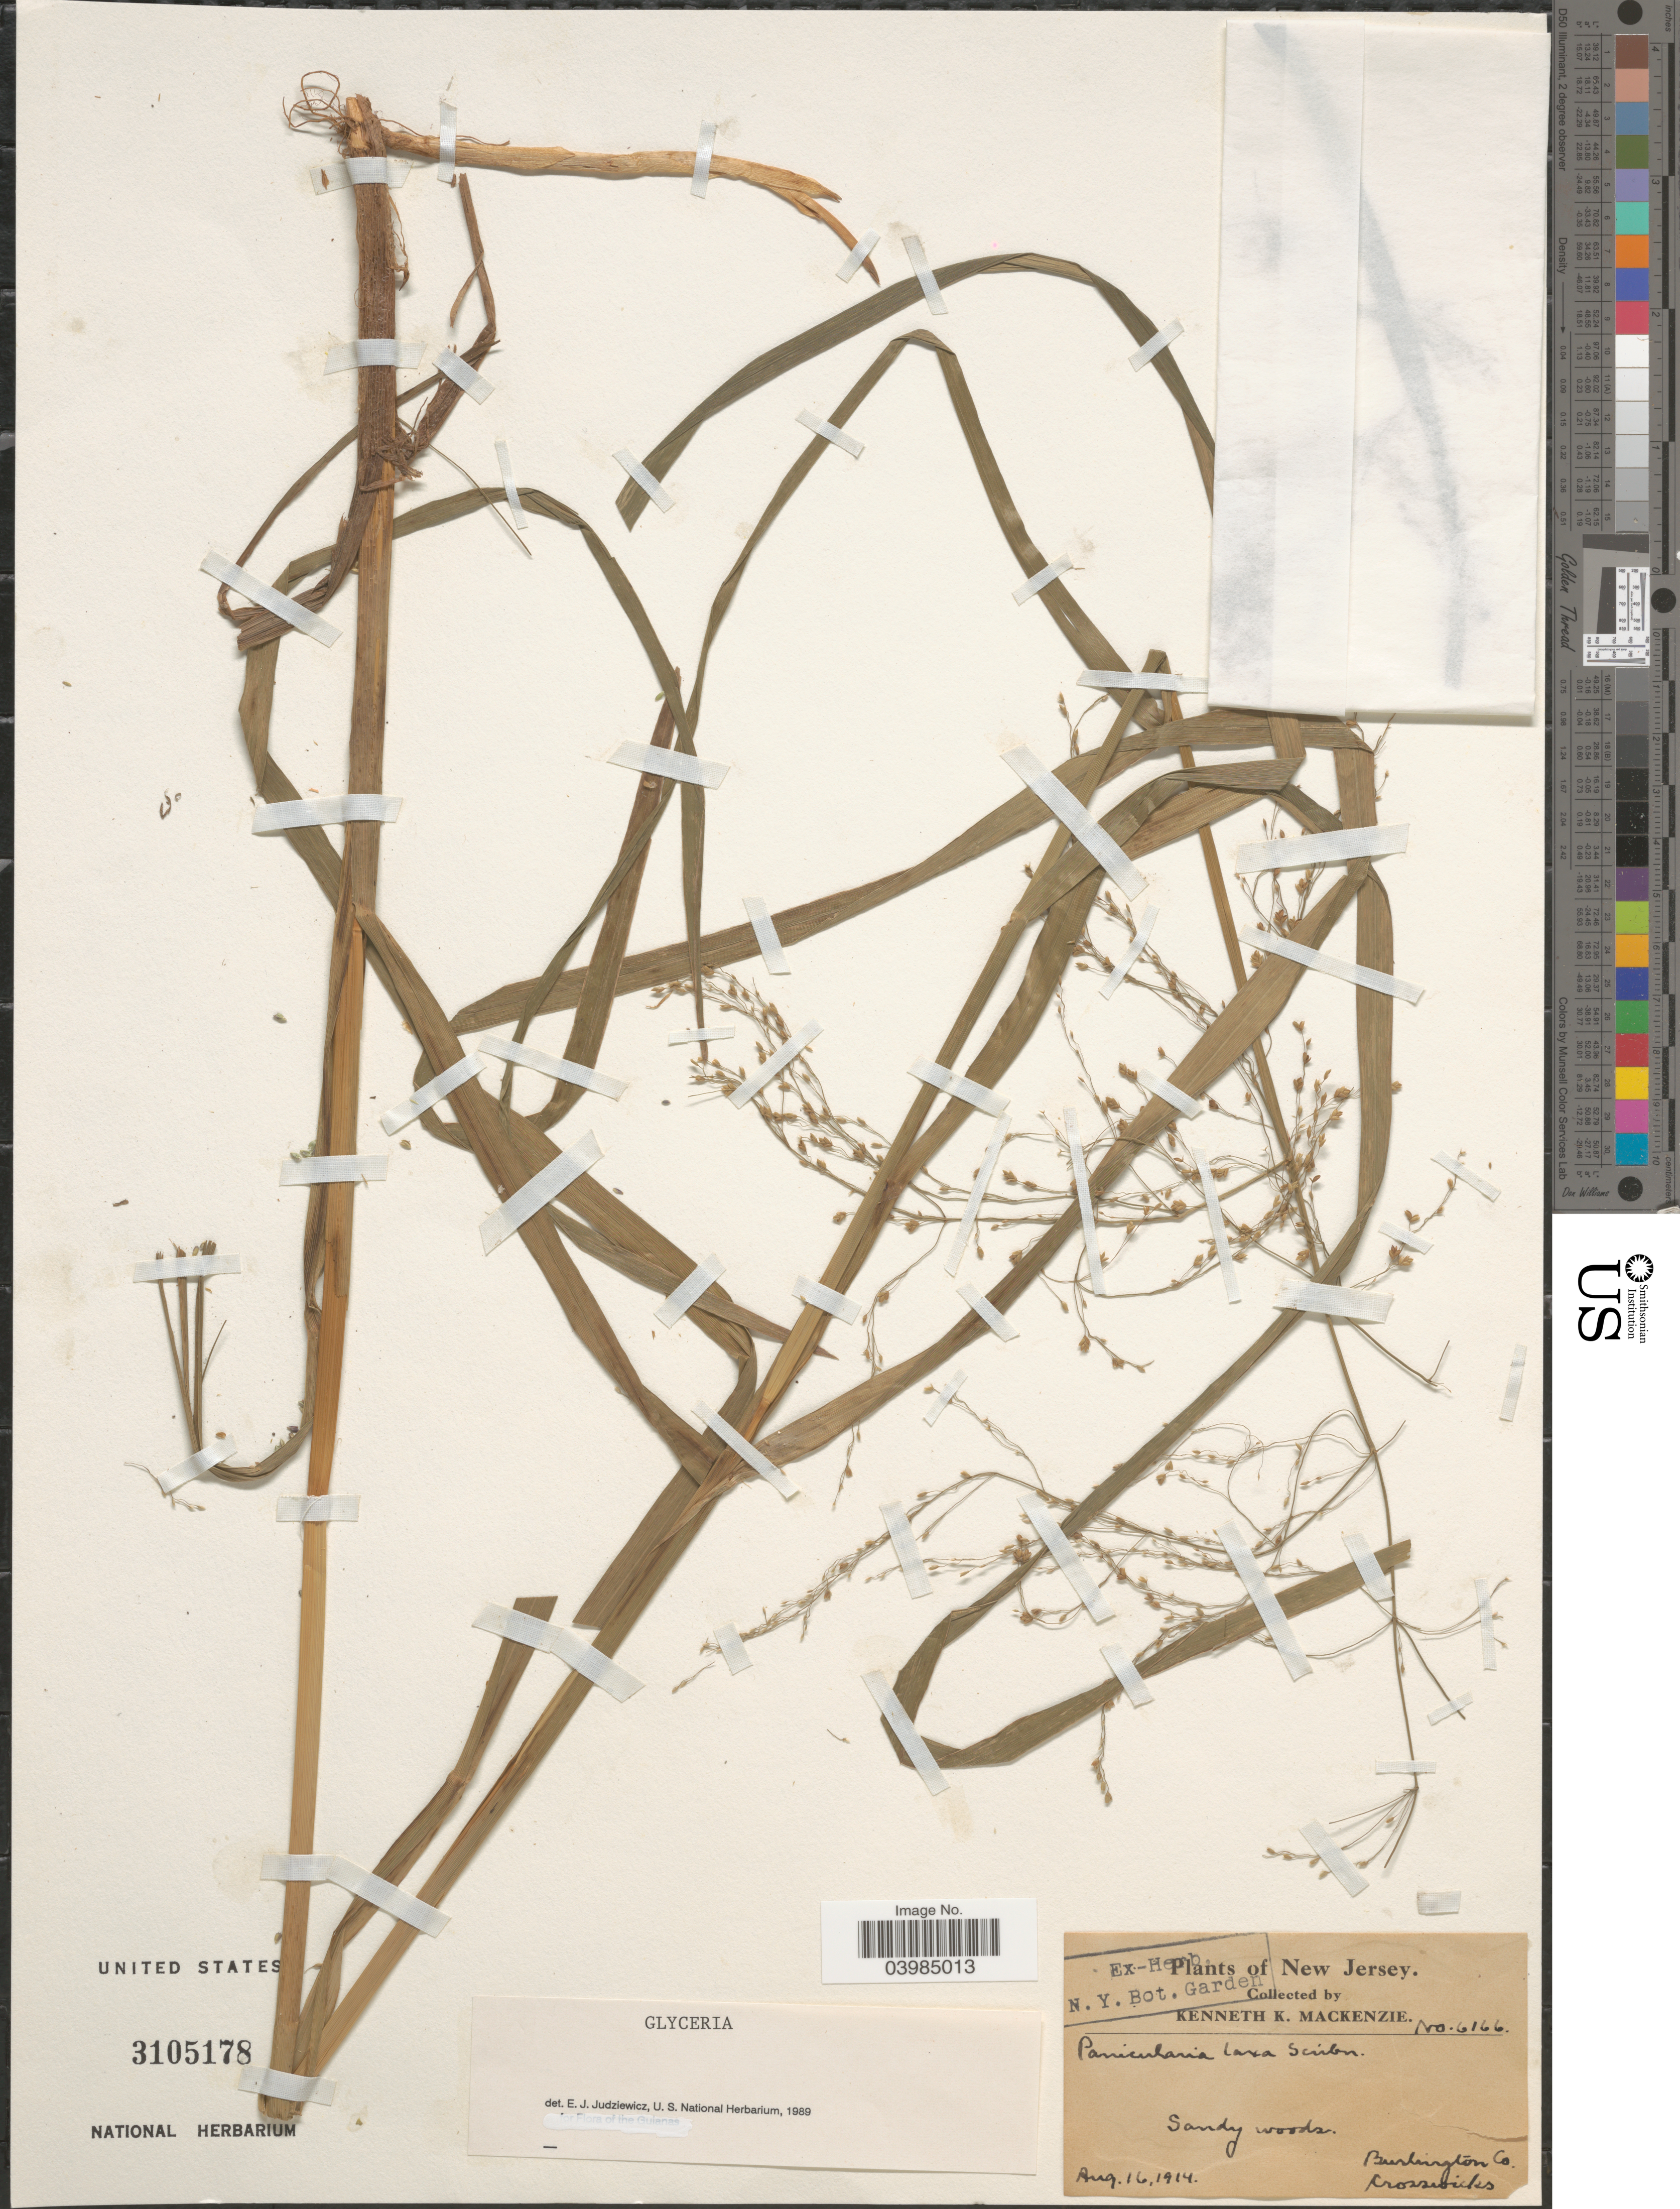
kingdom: Plantae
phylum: Tracheophyta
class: Liliopsida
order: Poales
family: Poaceae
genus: Glyceria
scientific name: Glyceria sp.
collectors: K. K. Mackenzie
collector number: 6166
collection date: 1914-08-16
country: United States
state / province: New Jersey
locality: Burlington Co. Crosswicks.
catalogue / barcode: US 3105178